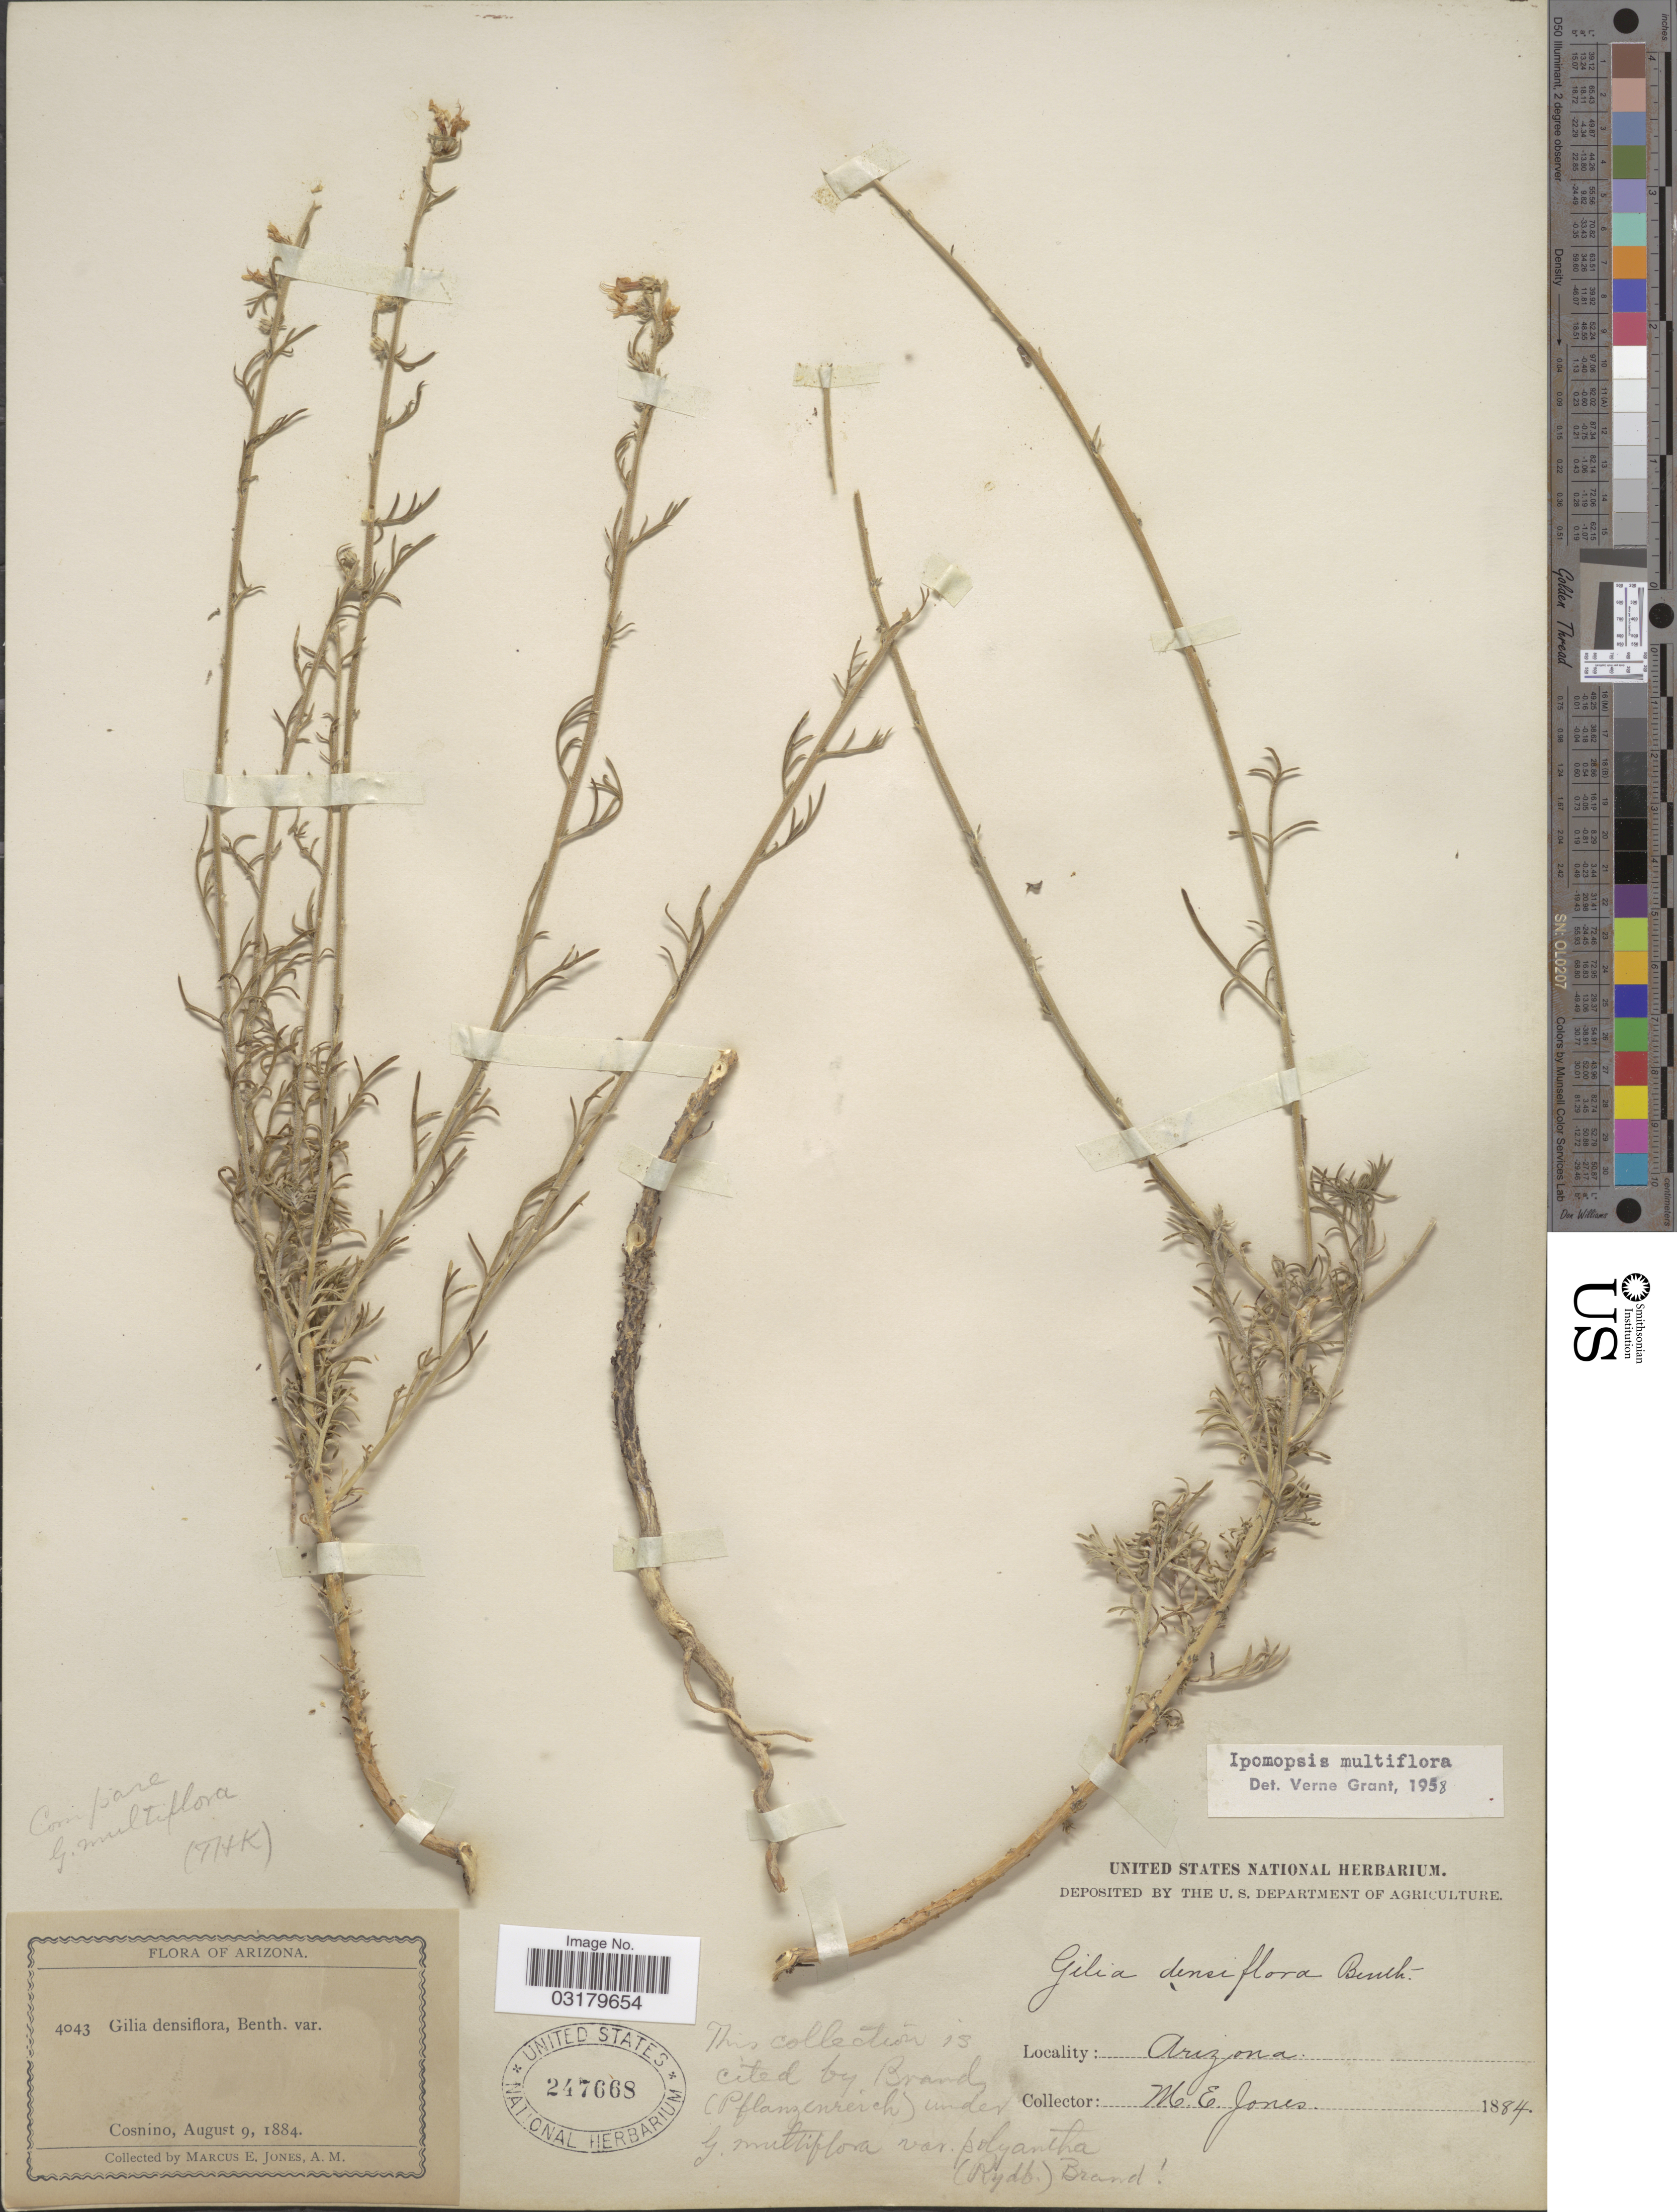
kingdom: Plantae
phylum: Tracheophyta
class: Magnoliopsida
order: Ericales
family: Polemoniaceae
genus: Ipomopsis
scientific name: Ipomopsis multiflora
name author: (Nutt.) V.E. Grant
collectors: M. E. Jones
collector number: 4043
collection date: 1884-08-09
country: United States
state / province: Arizona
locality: Cosnino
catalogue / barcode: US 247668